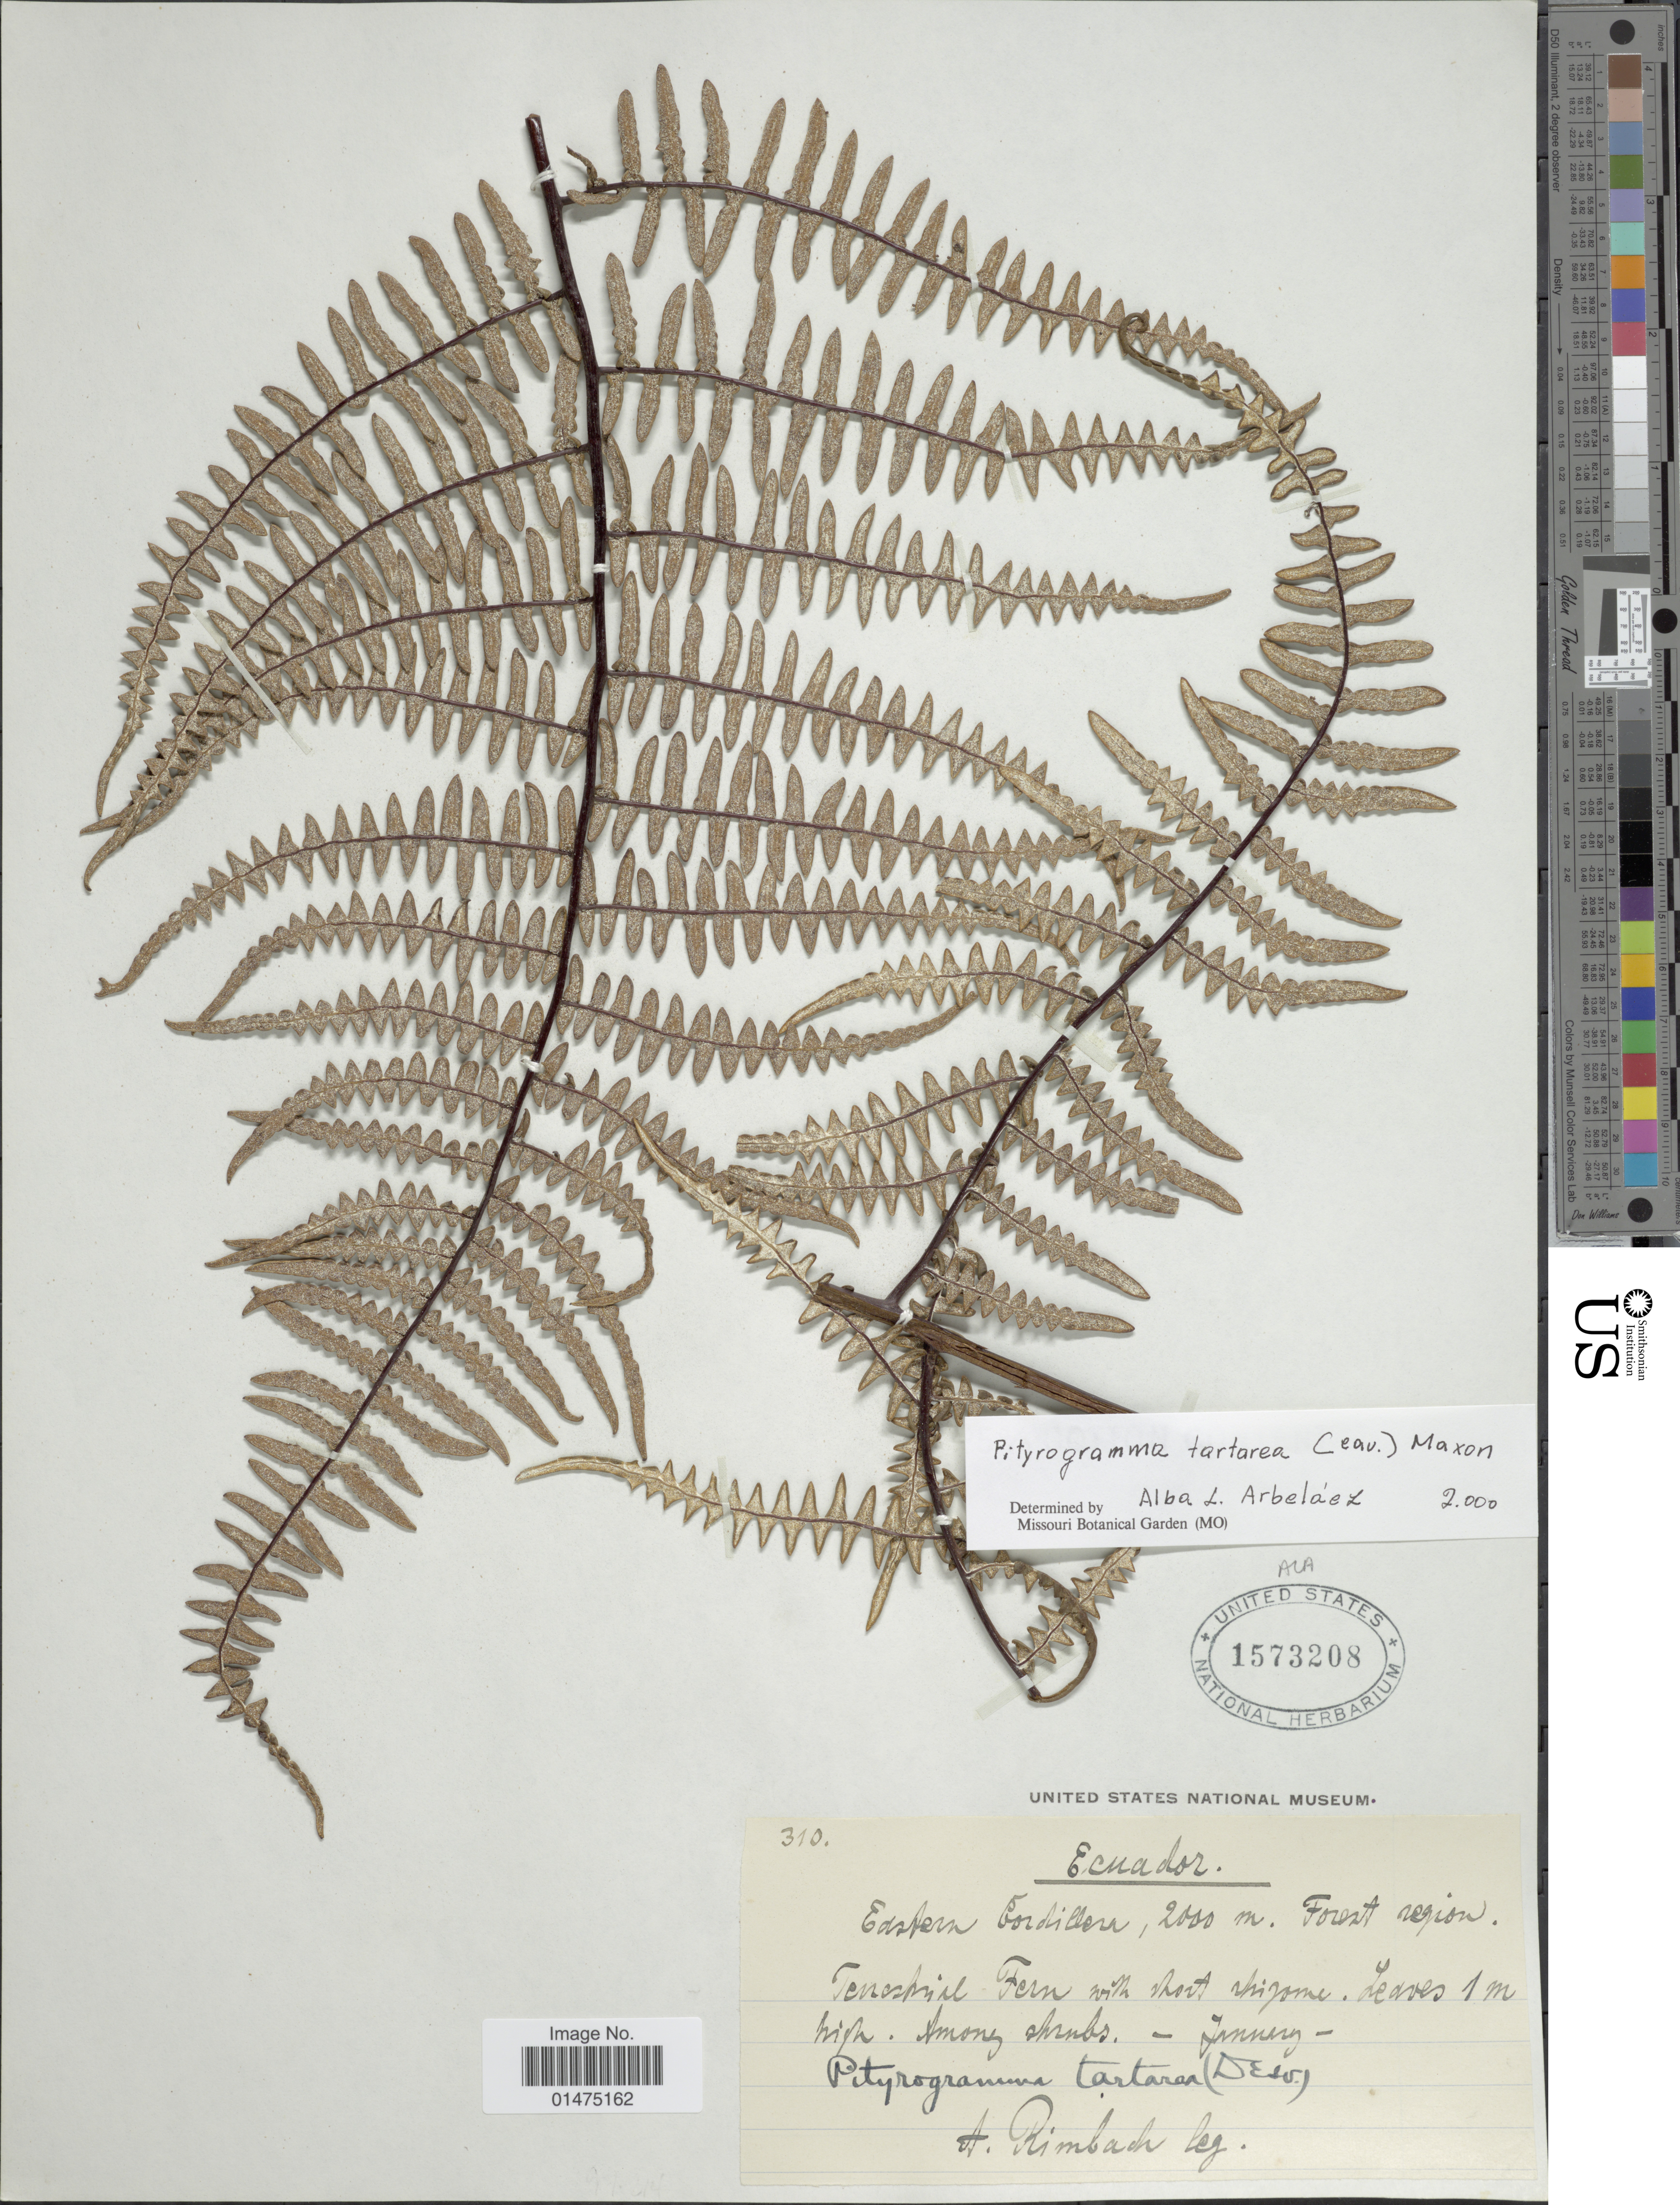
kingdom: Plantae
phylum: Tracheophyta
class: Polypodiopsida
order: Polypodiales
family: Pteridaceae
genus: Pityrogramma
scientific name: Pityrogramma tartarea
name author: (Cav.) Maxon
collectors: A. Rimbach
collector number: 310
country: Ecuador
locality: Eastern Cordillera, Forest region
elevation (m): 2000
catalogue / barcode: US 1573208